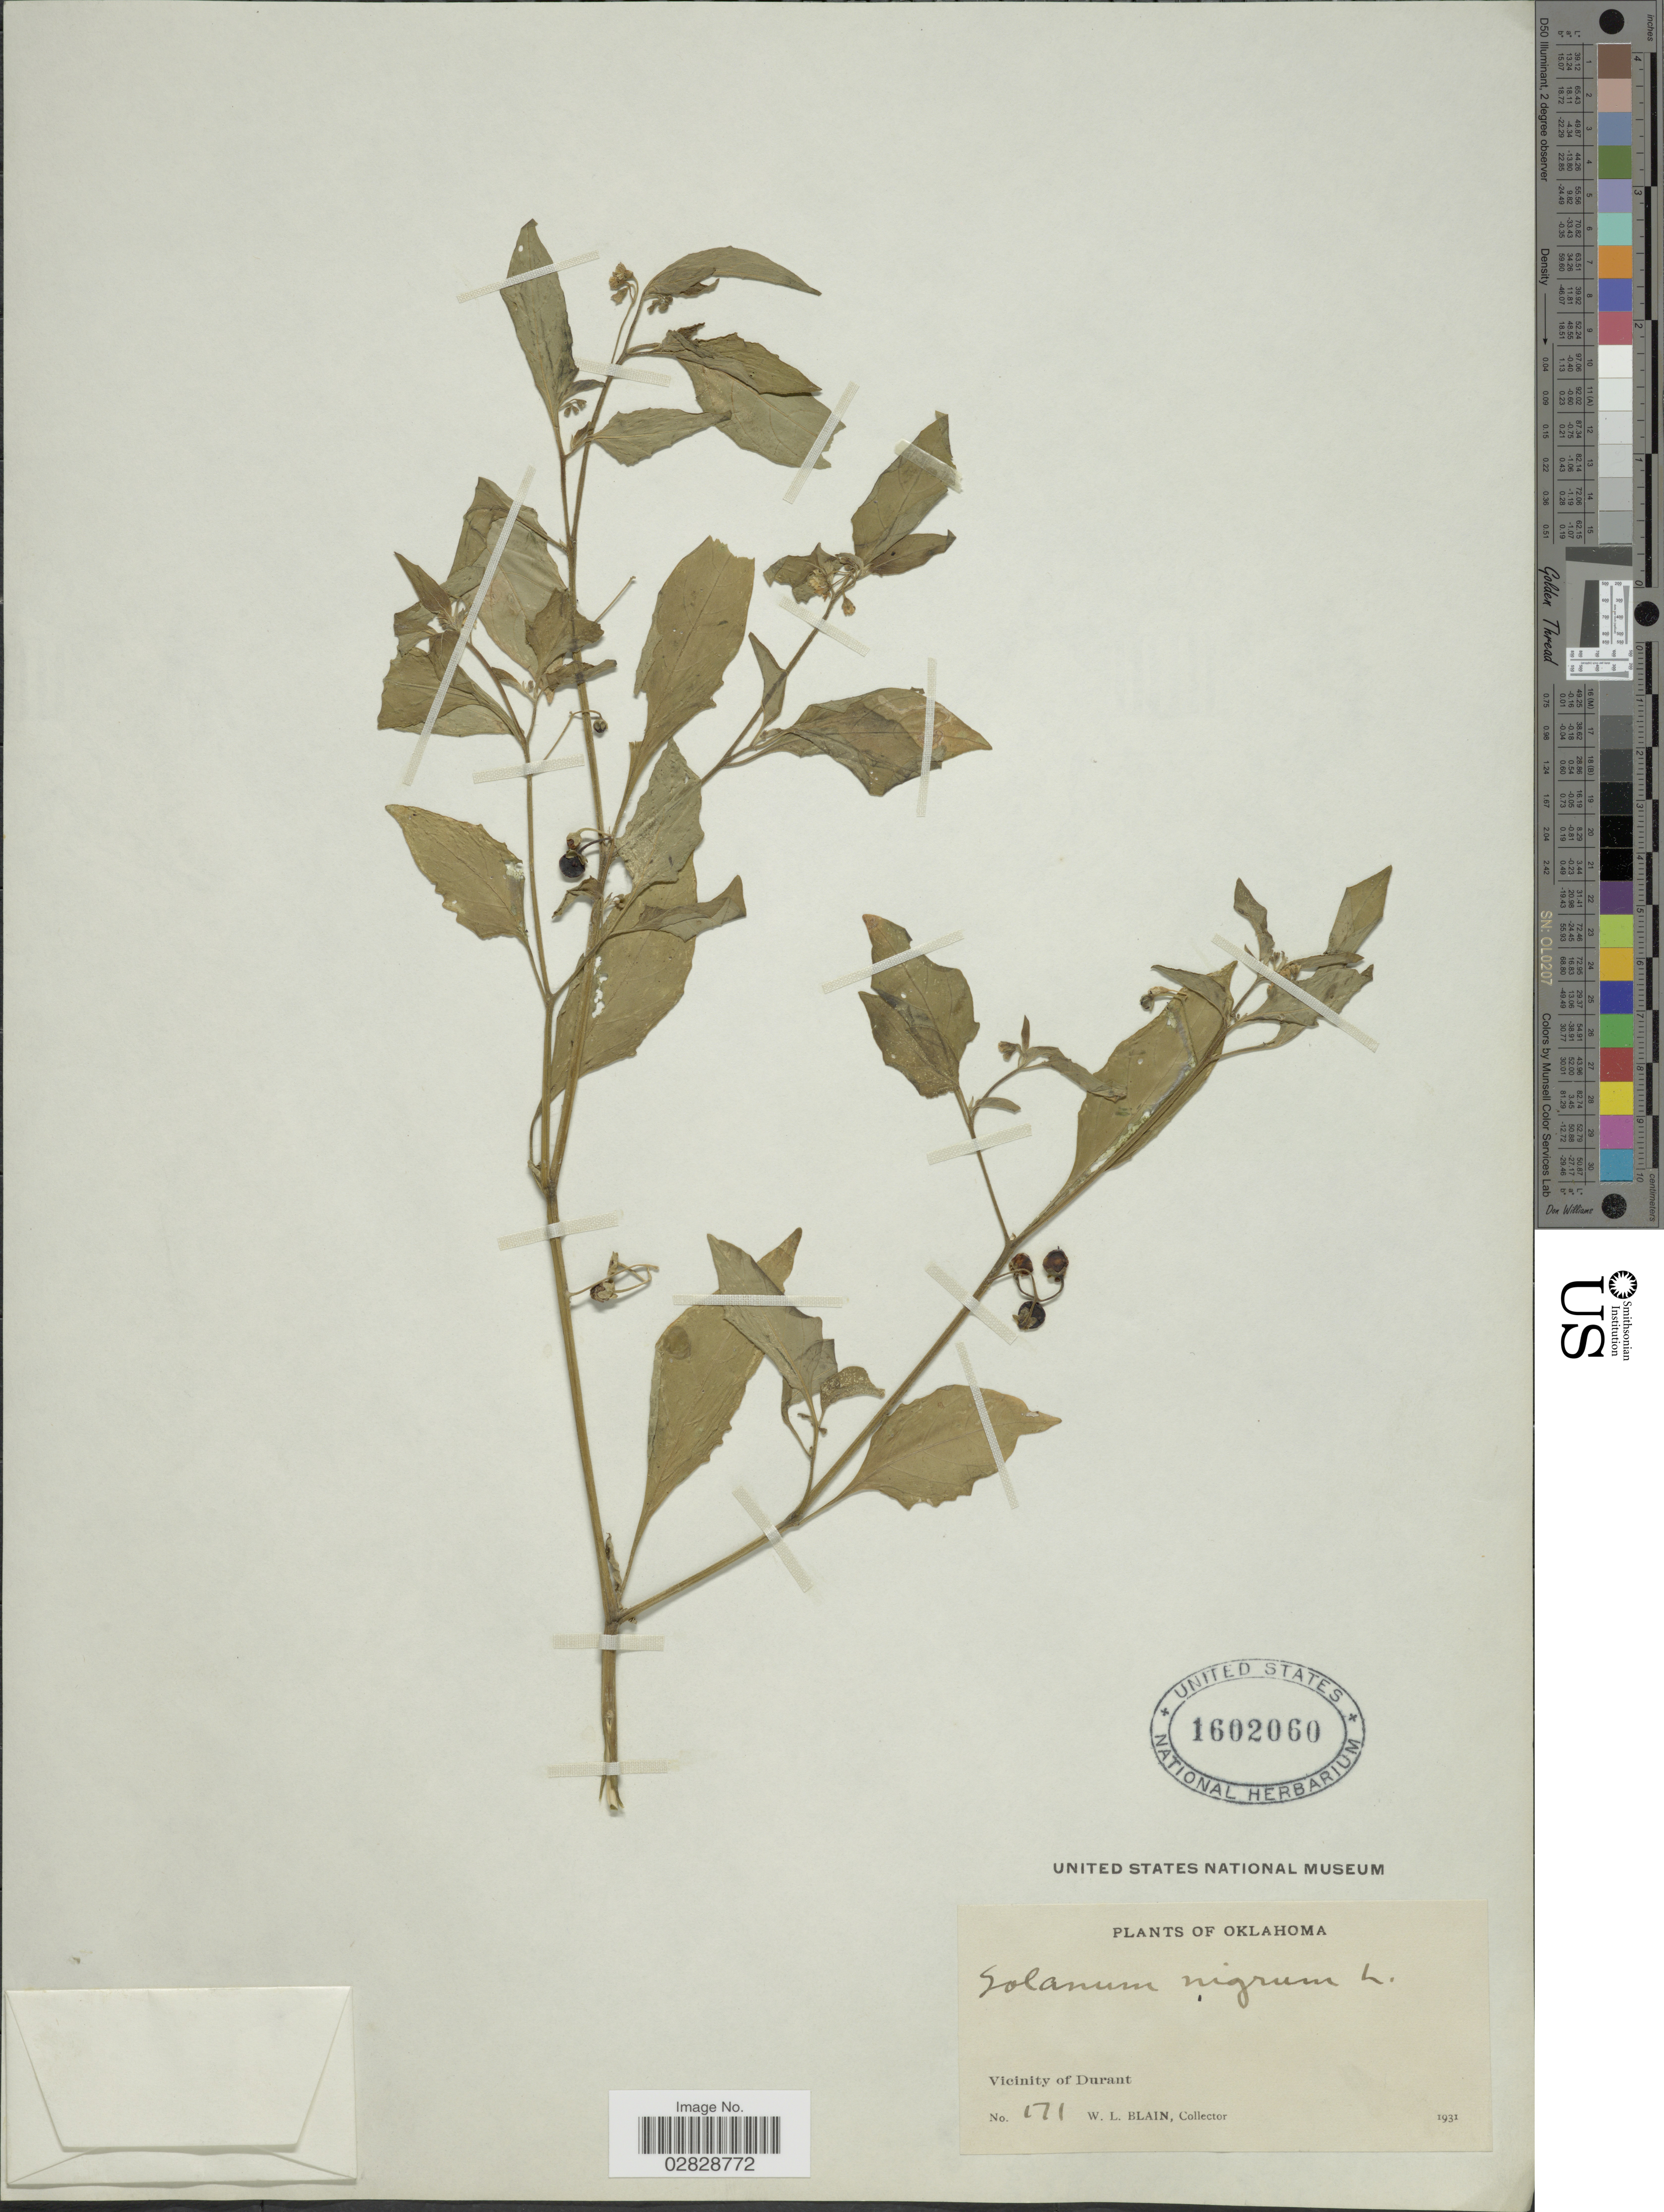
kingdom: Plantae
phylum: Tracheophyta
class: Magnoliopsida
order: Solanales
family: Solanaceae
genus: Solanum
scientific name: Solanum emulans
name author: Raf.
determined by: Knapp, S. D.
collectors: W. Blain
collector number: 171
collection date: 1931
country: United States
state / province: Oklahoma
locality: Vicinity of Durant.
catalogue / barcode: US 1602060